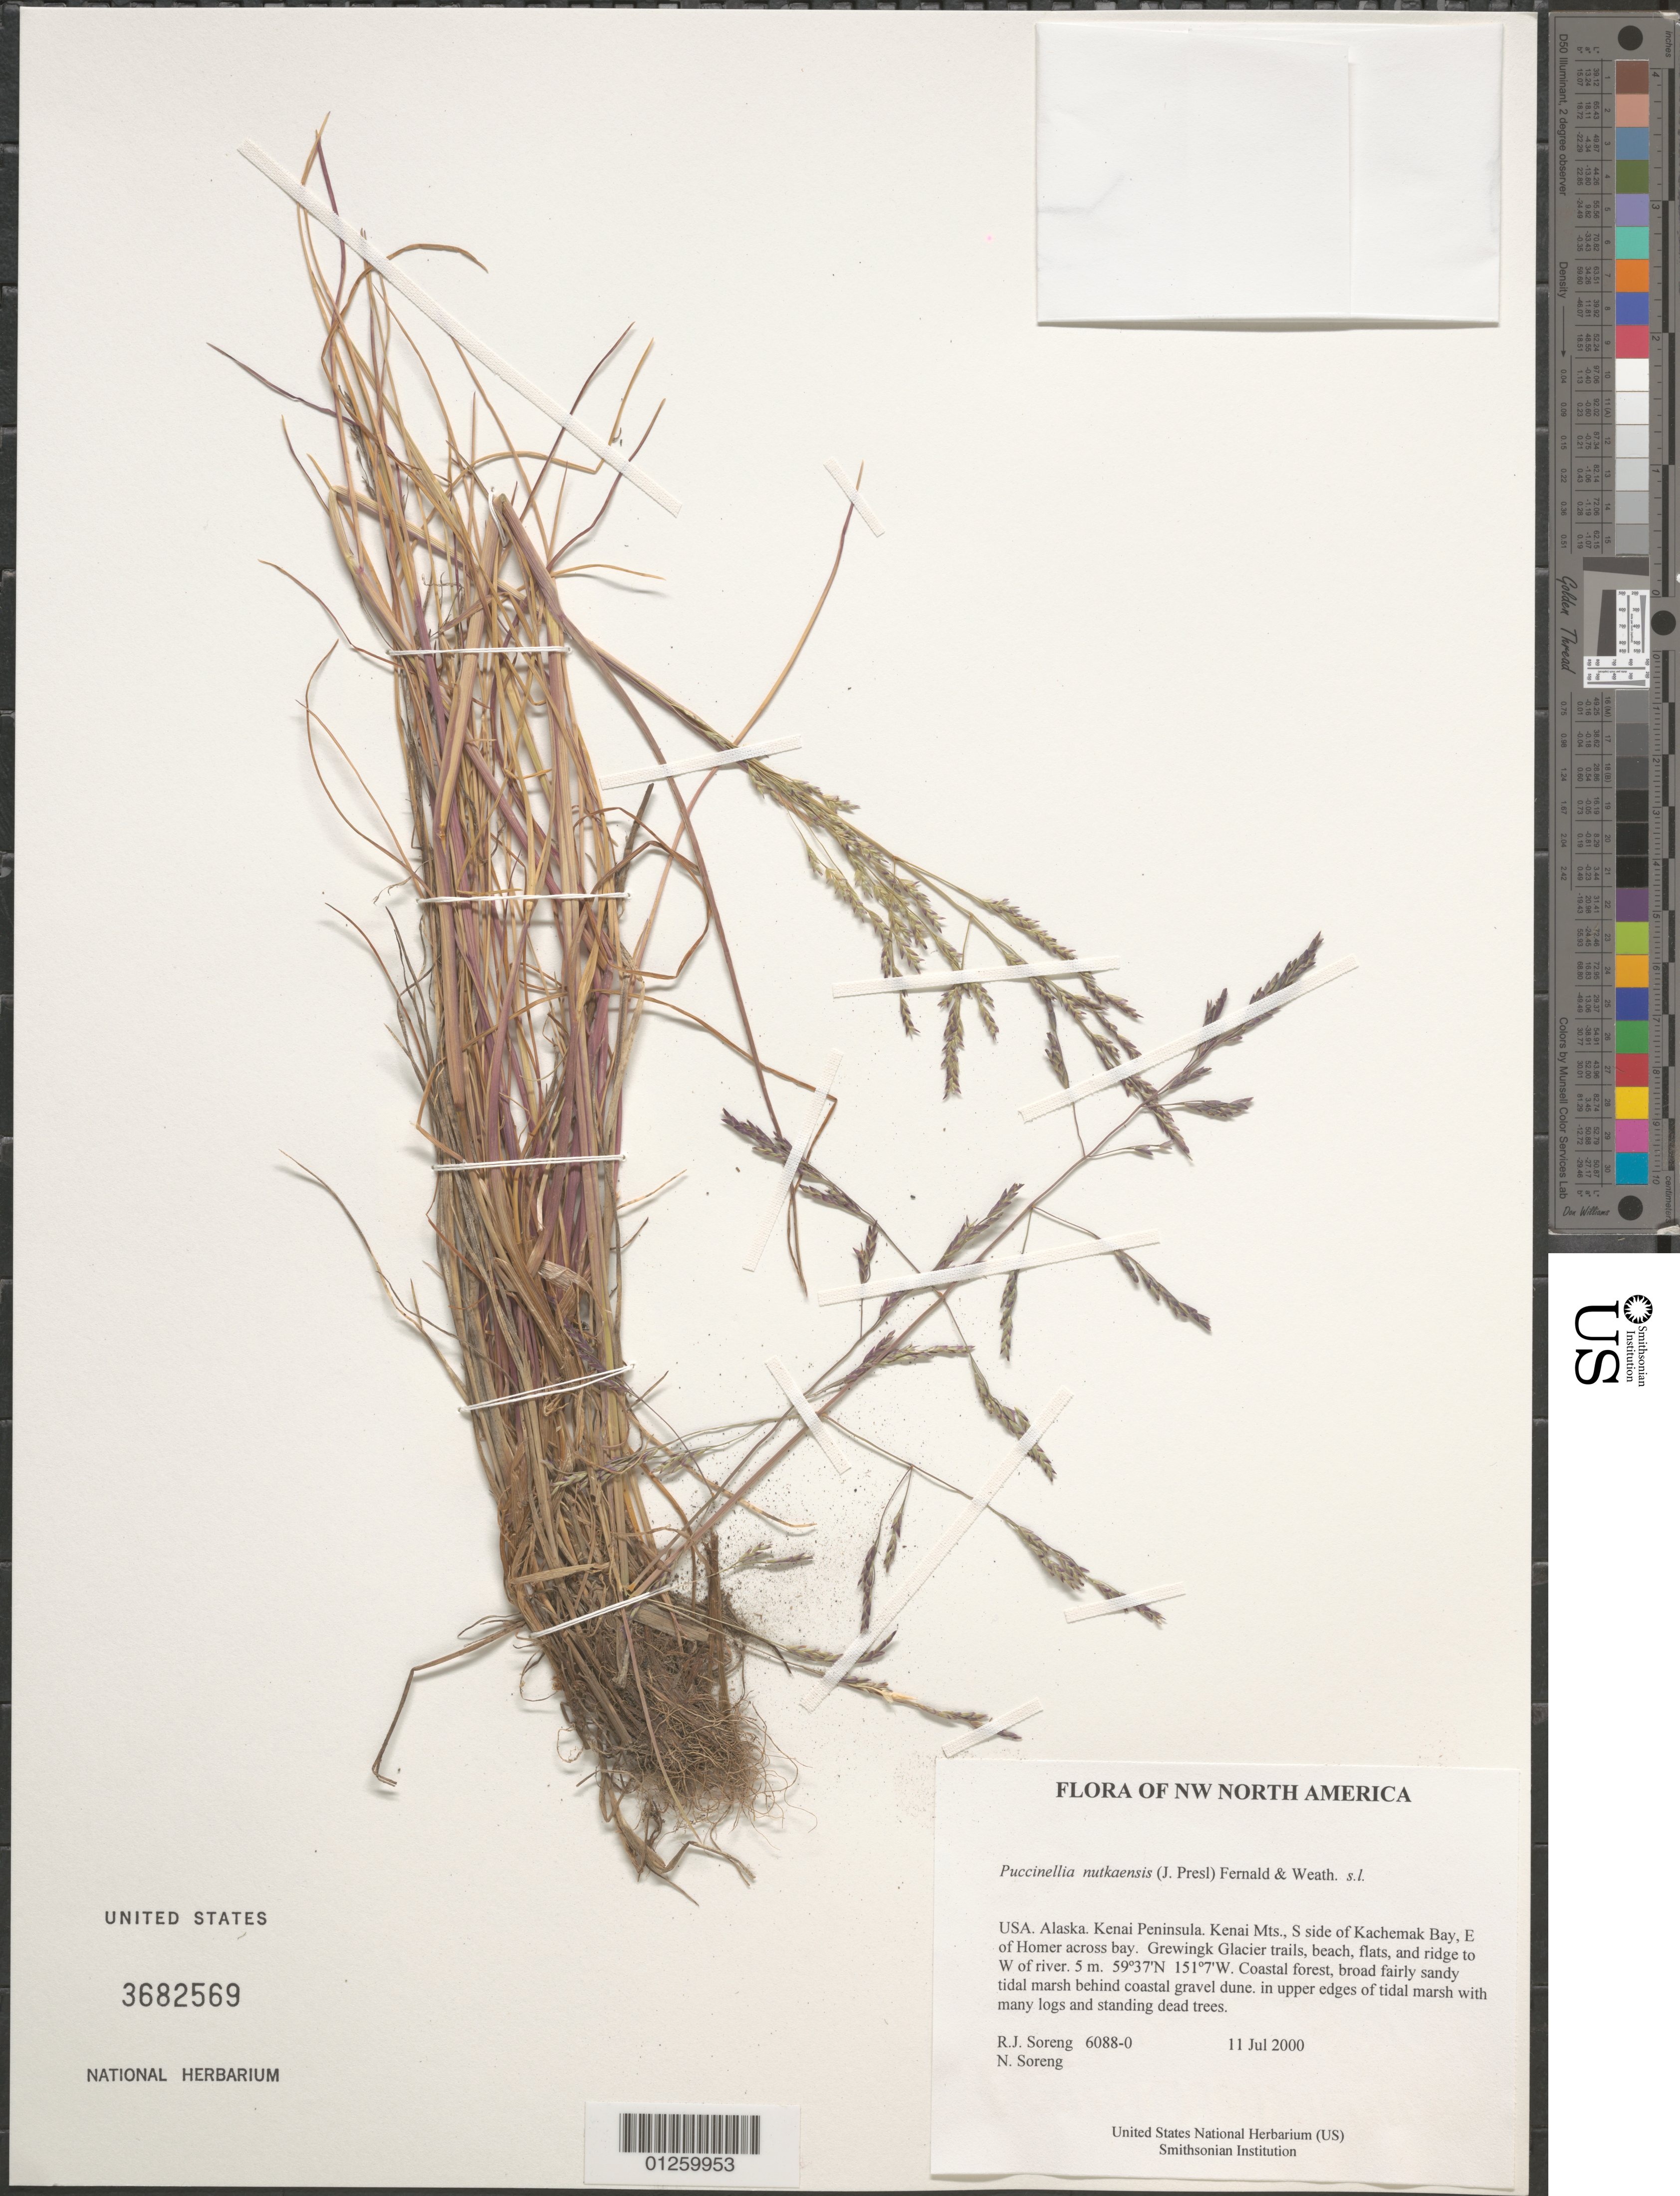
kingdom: Plantae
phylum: Tracheophyta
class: Liliopsida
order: Poales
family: Poaceae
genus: Puccinellia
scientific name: Puccinellia nutkaensis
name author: (J. Presl) Fernald & Weath.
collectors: R. J. Soreng & N. L. Soreng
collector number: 6088-0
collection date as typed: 11 Jul 2000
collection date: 2000-07-11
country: United States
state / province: Alaska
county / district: Kenai Peninsula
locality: Kenai Mts., S side of Kachemak Bay, E of Homer across bay. Grewingk Glacier trails, beach, flats, and ridge to W of river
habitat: Coastal forest, broad fairly sandy tidal marsh behind coastal gravel dune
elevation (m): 5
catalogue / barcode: US 3682569